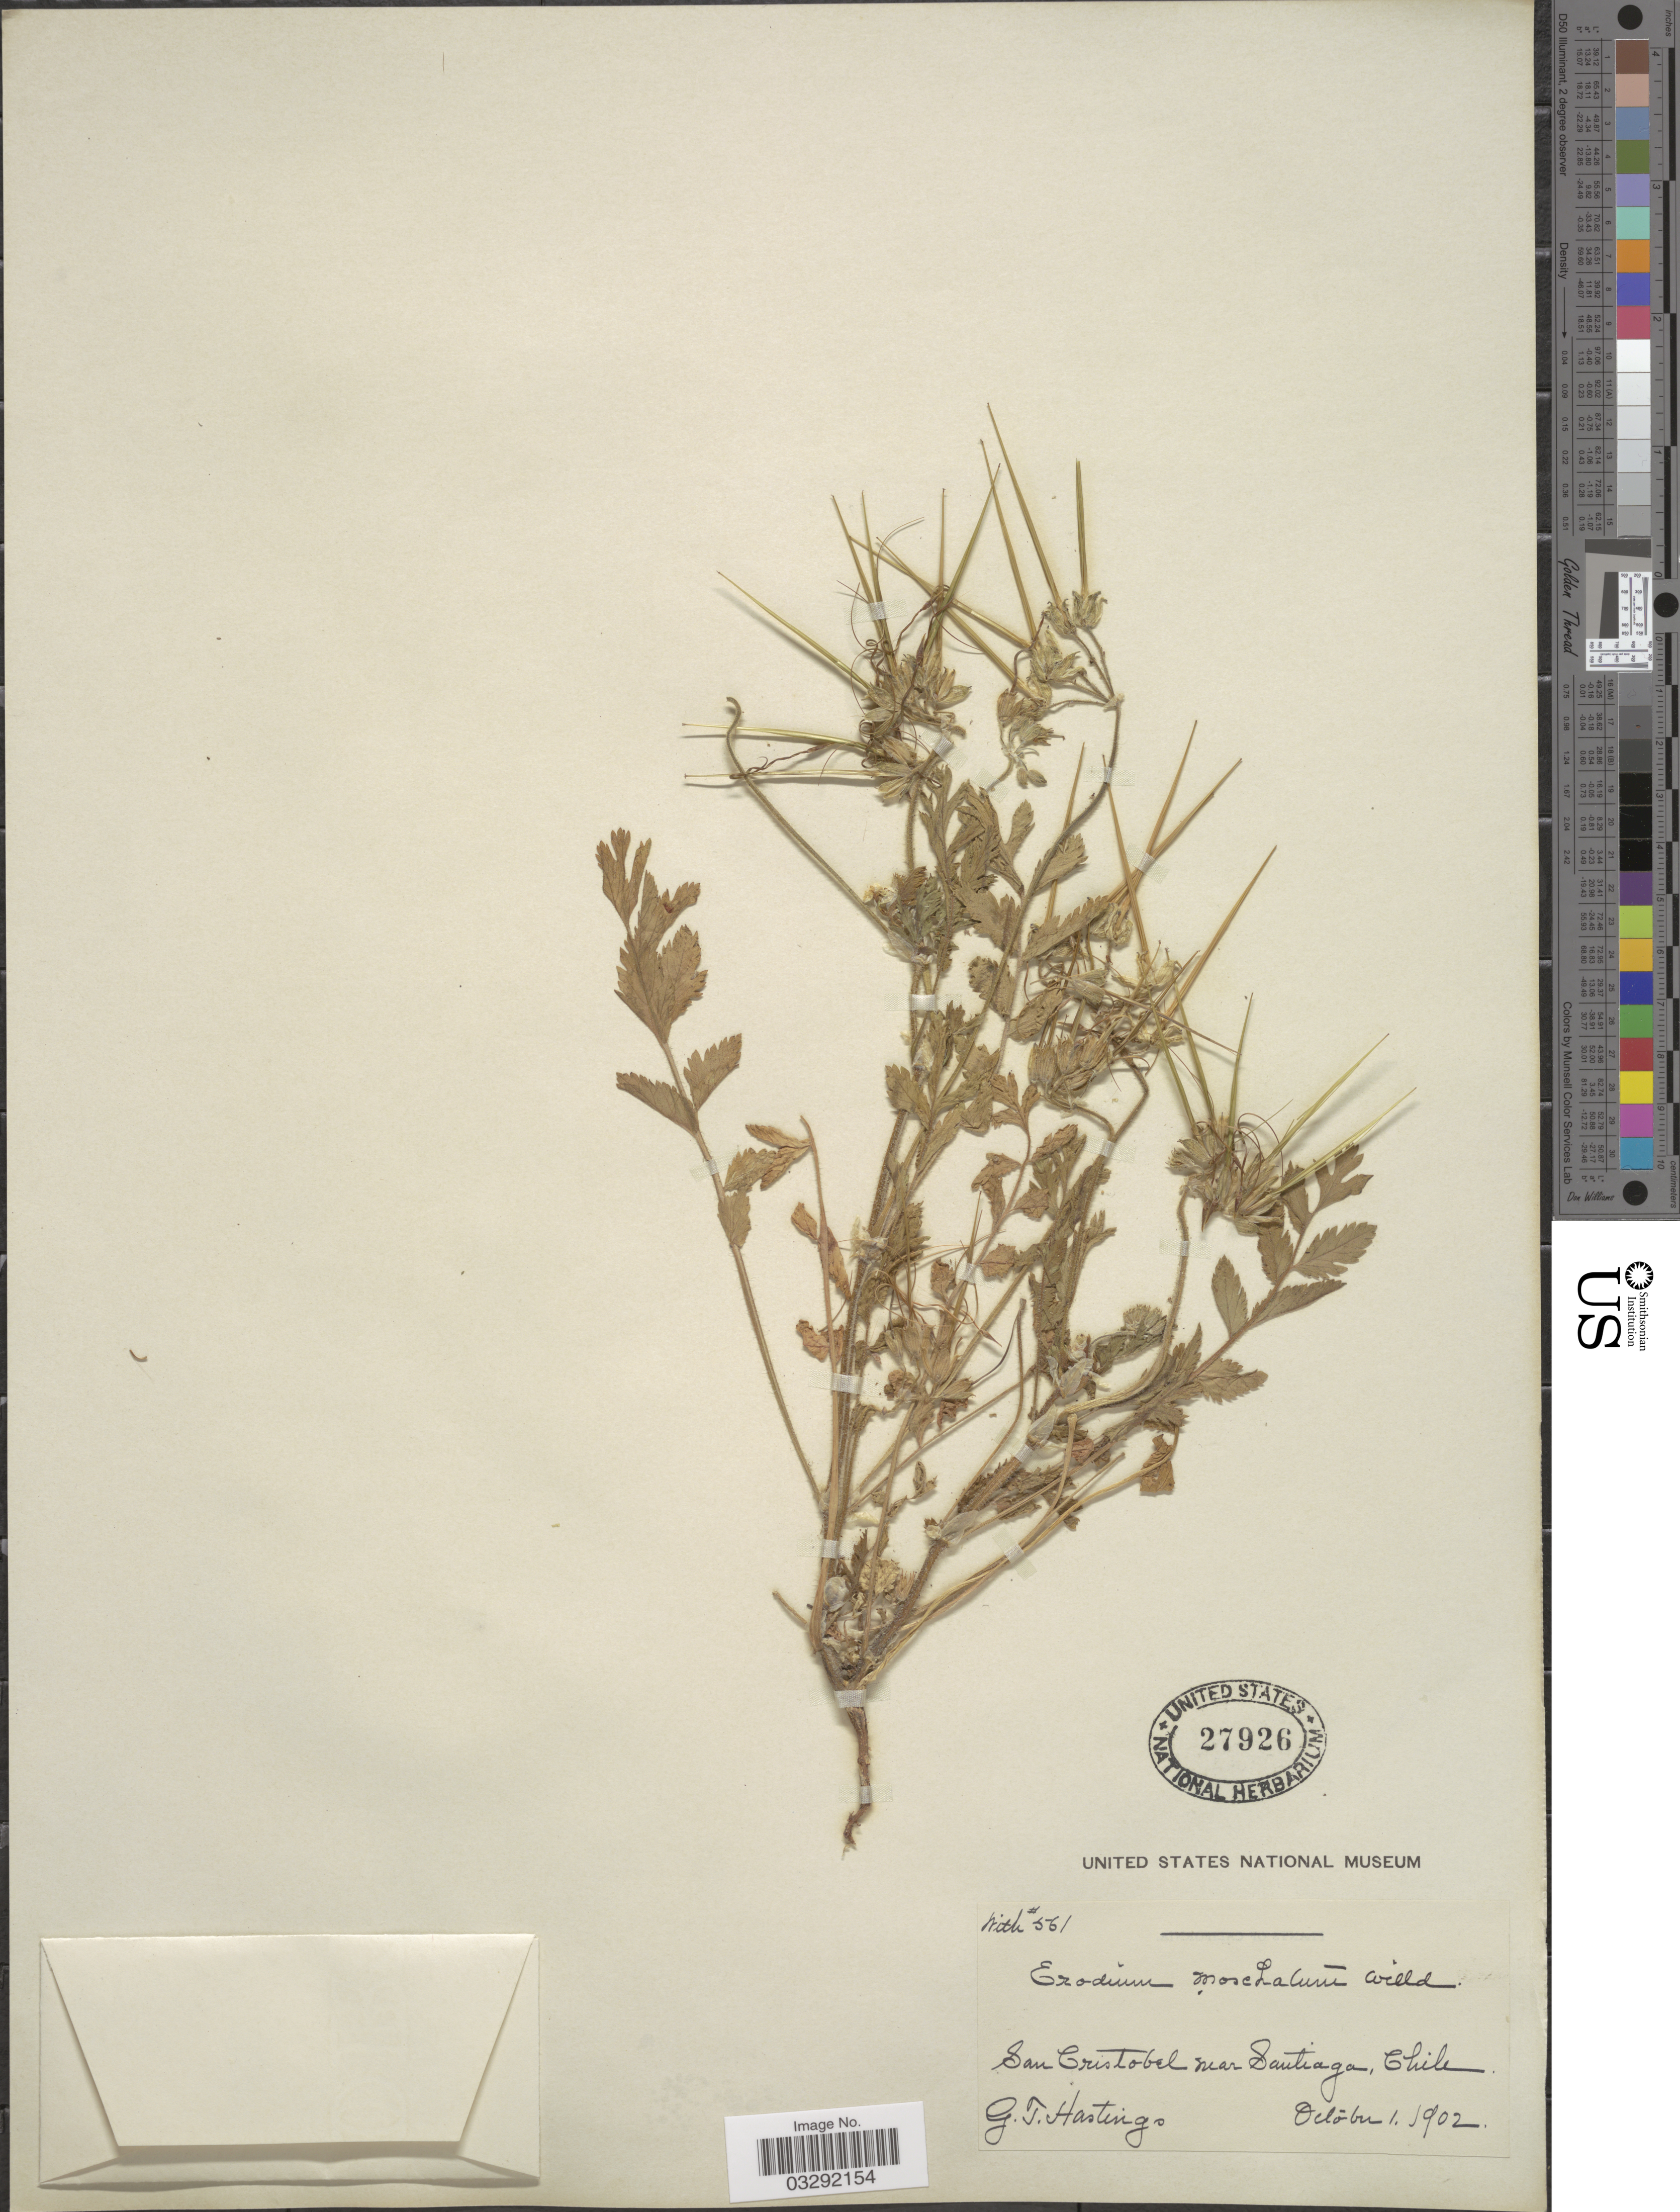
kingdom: Plantae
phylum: Tracheophyta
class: Magnoliopsida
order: Geraniales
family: Geraniaceae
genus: Erodium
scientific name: Erodium moschatum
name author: (L.) L'Hér. ex Aiton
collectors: G. Hastings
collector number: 561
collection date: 1902-10-01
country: Chile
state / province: Región Metropolitana (RM)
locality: San Cristobal near Santiago.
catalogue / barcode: US 27926